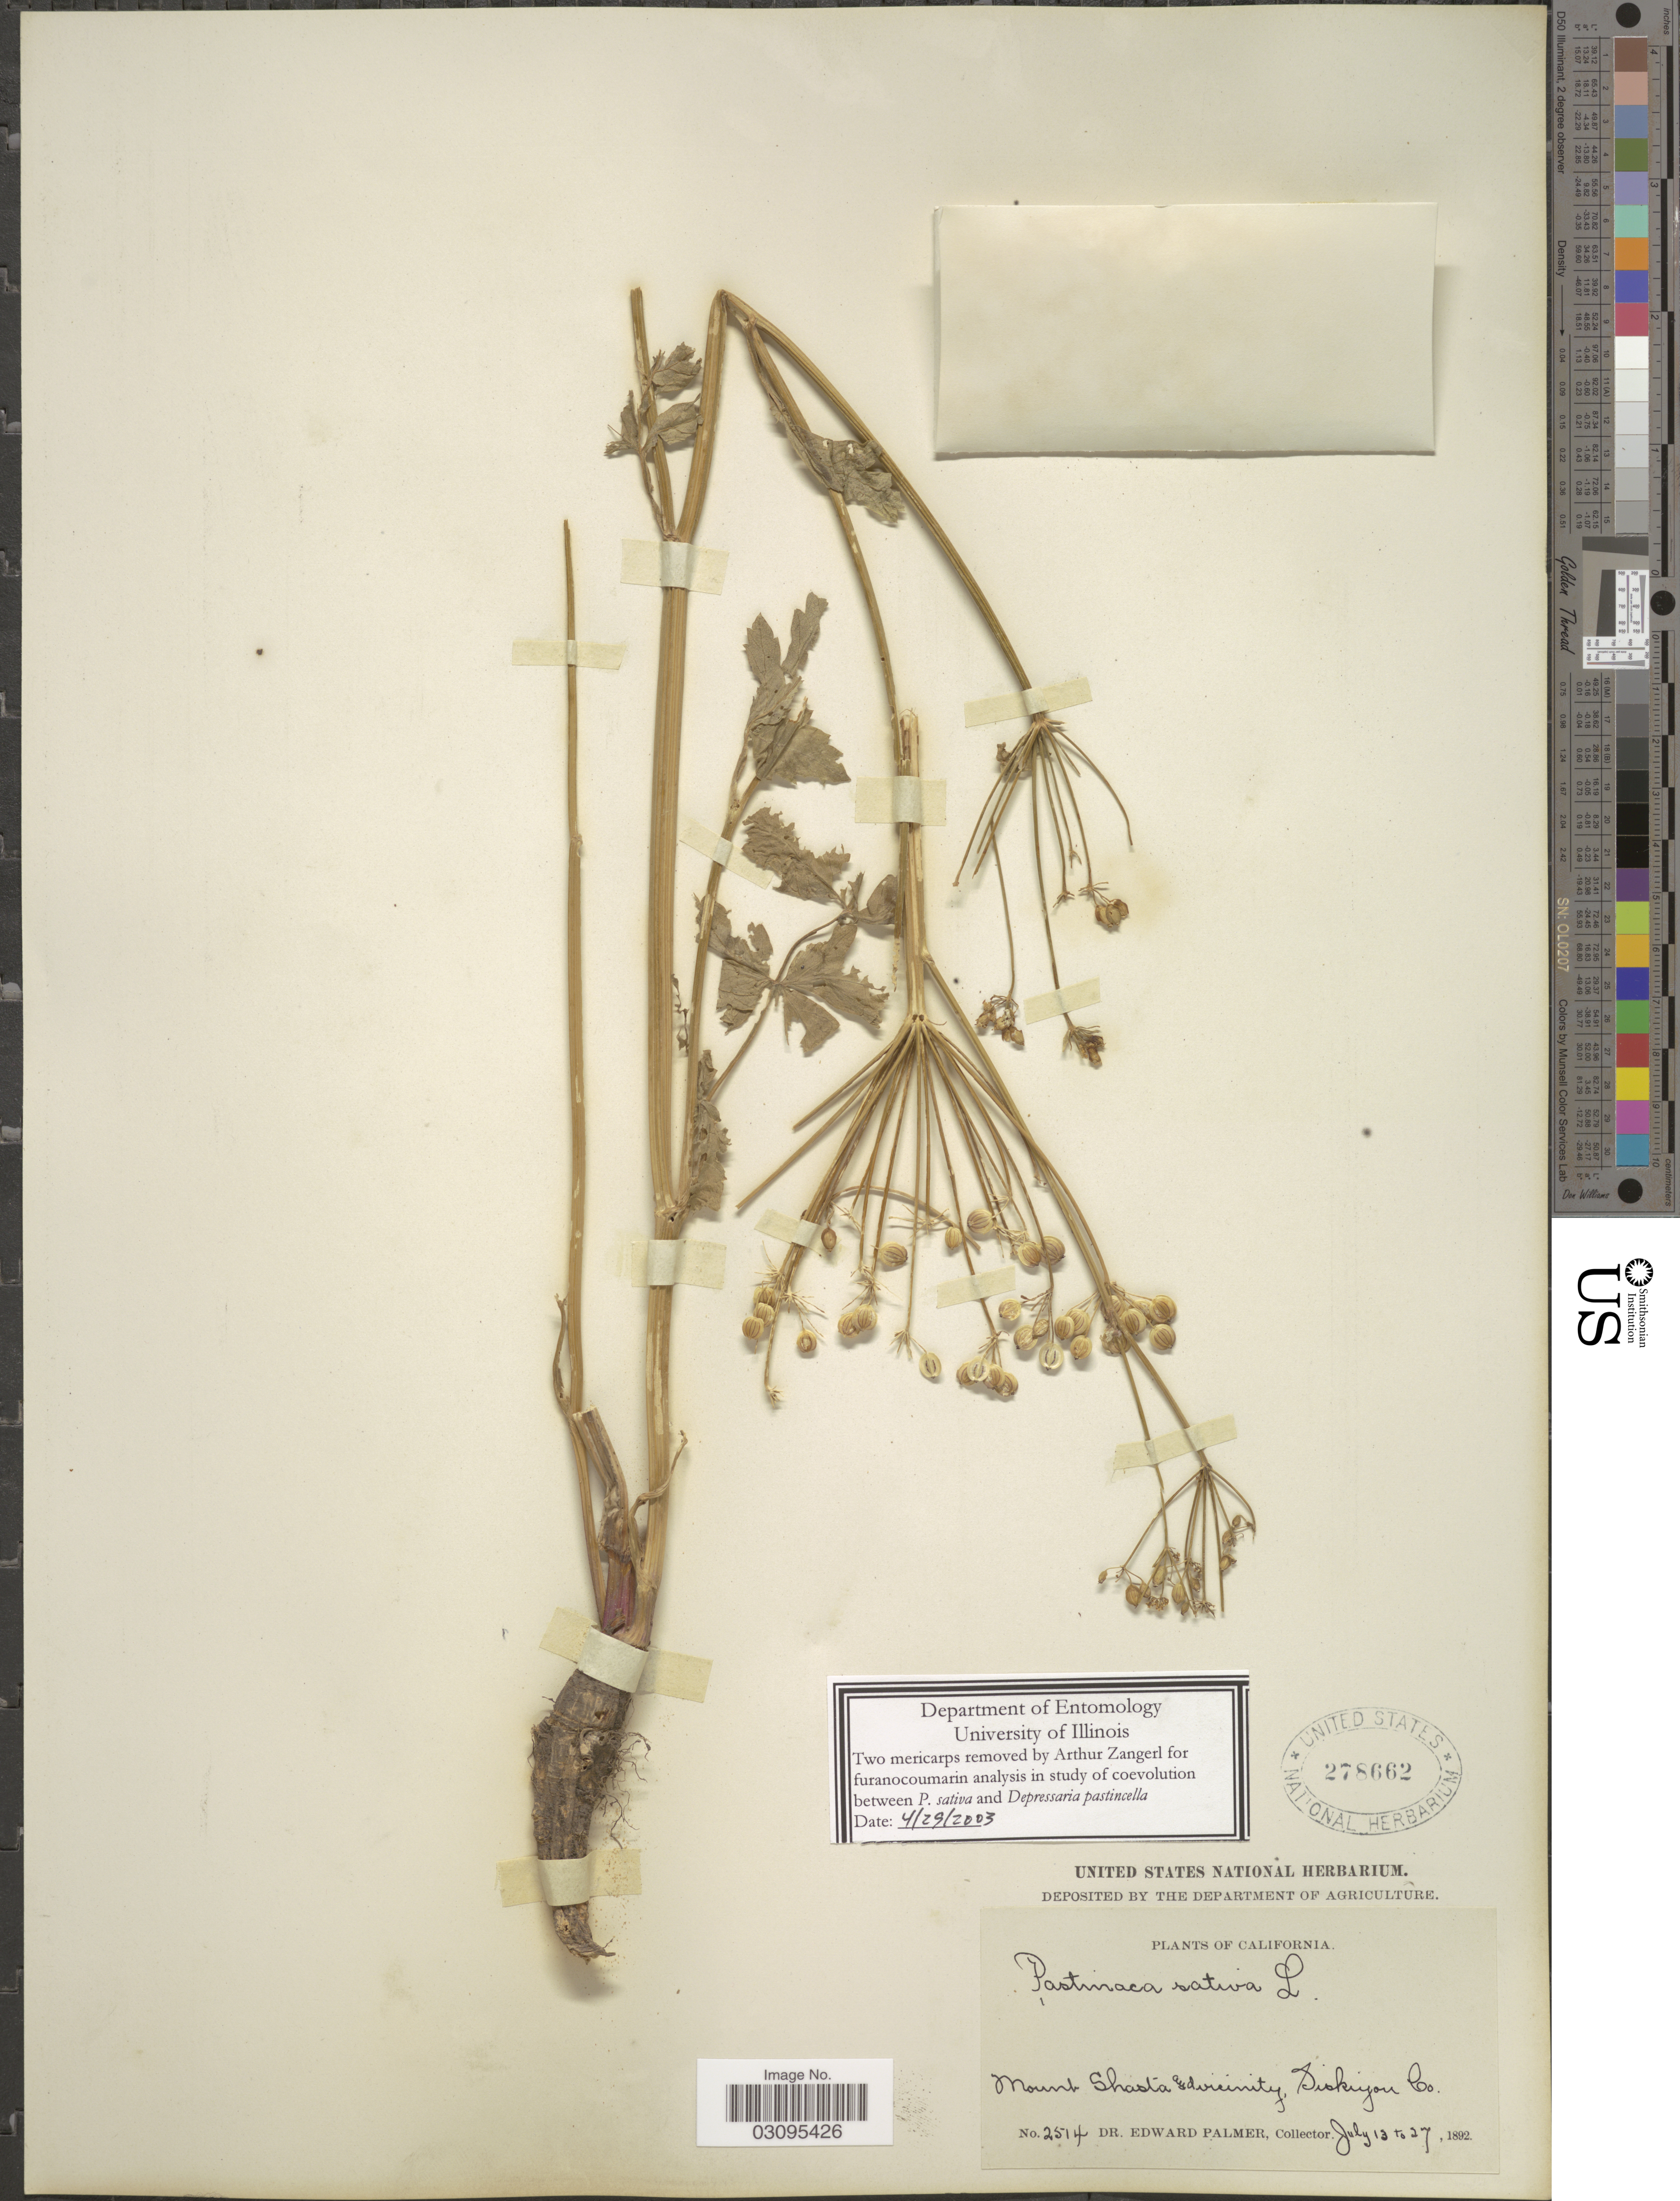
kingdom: Plantae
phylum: Tracheophyta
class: Magnoliopsida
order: Apiales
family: Apiaceae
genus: Pastinaca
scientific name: Pastinaca sativa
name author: L.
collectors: E. Palmer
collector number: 2514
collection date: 1892-07-13/1892-07-27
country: United States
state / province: California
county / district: Siskiyou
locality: Mount Shasta and vicinity, Siskiyou Co.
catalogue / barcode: US 278662